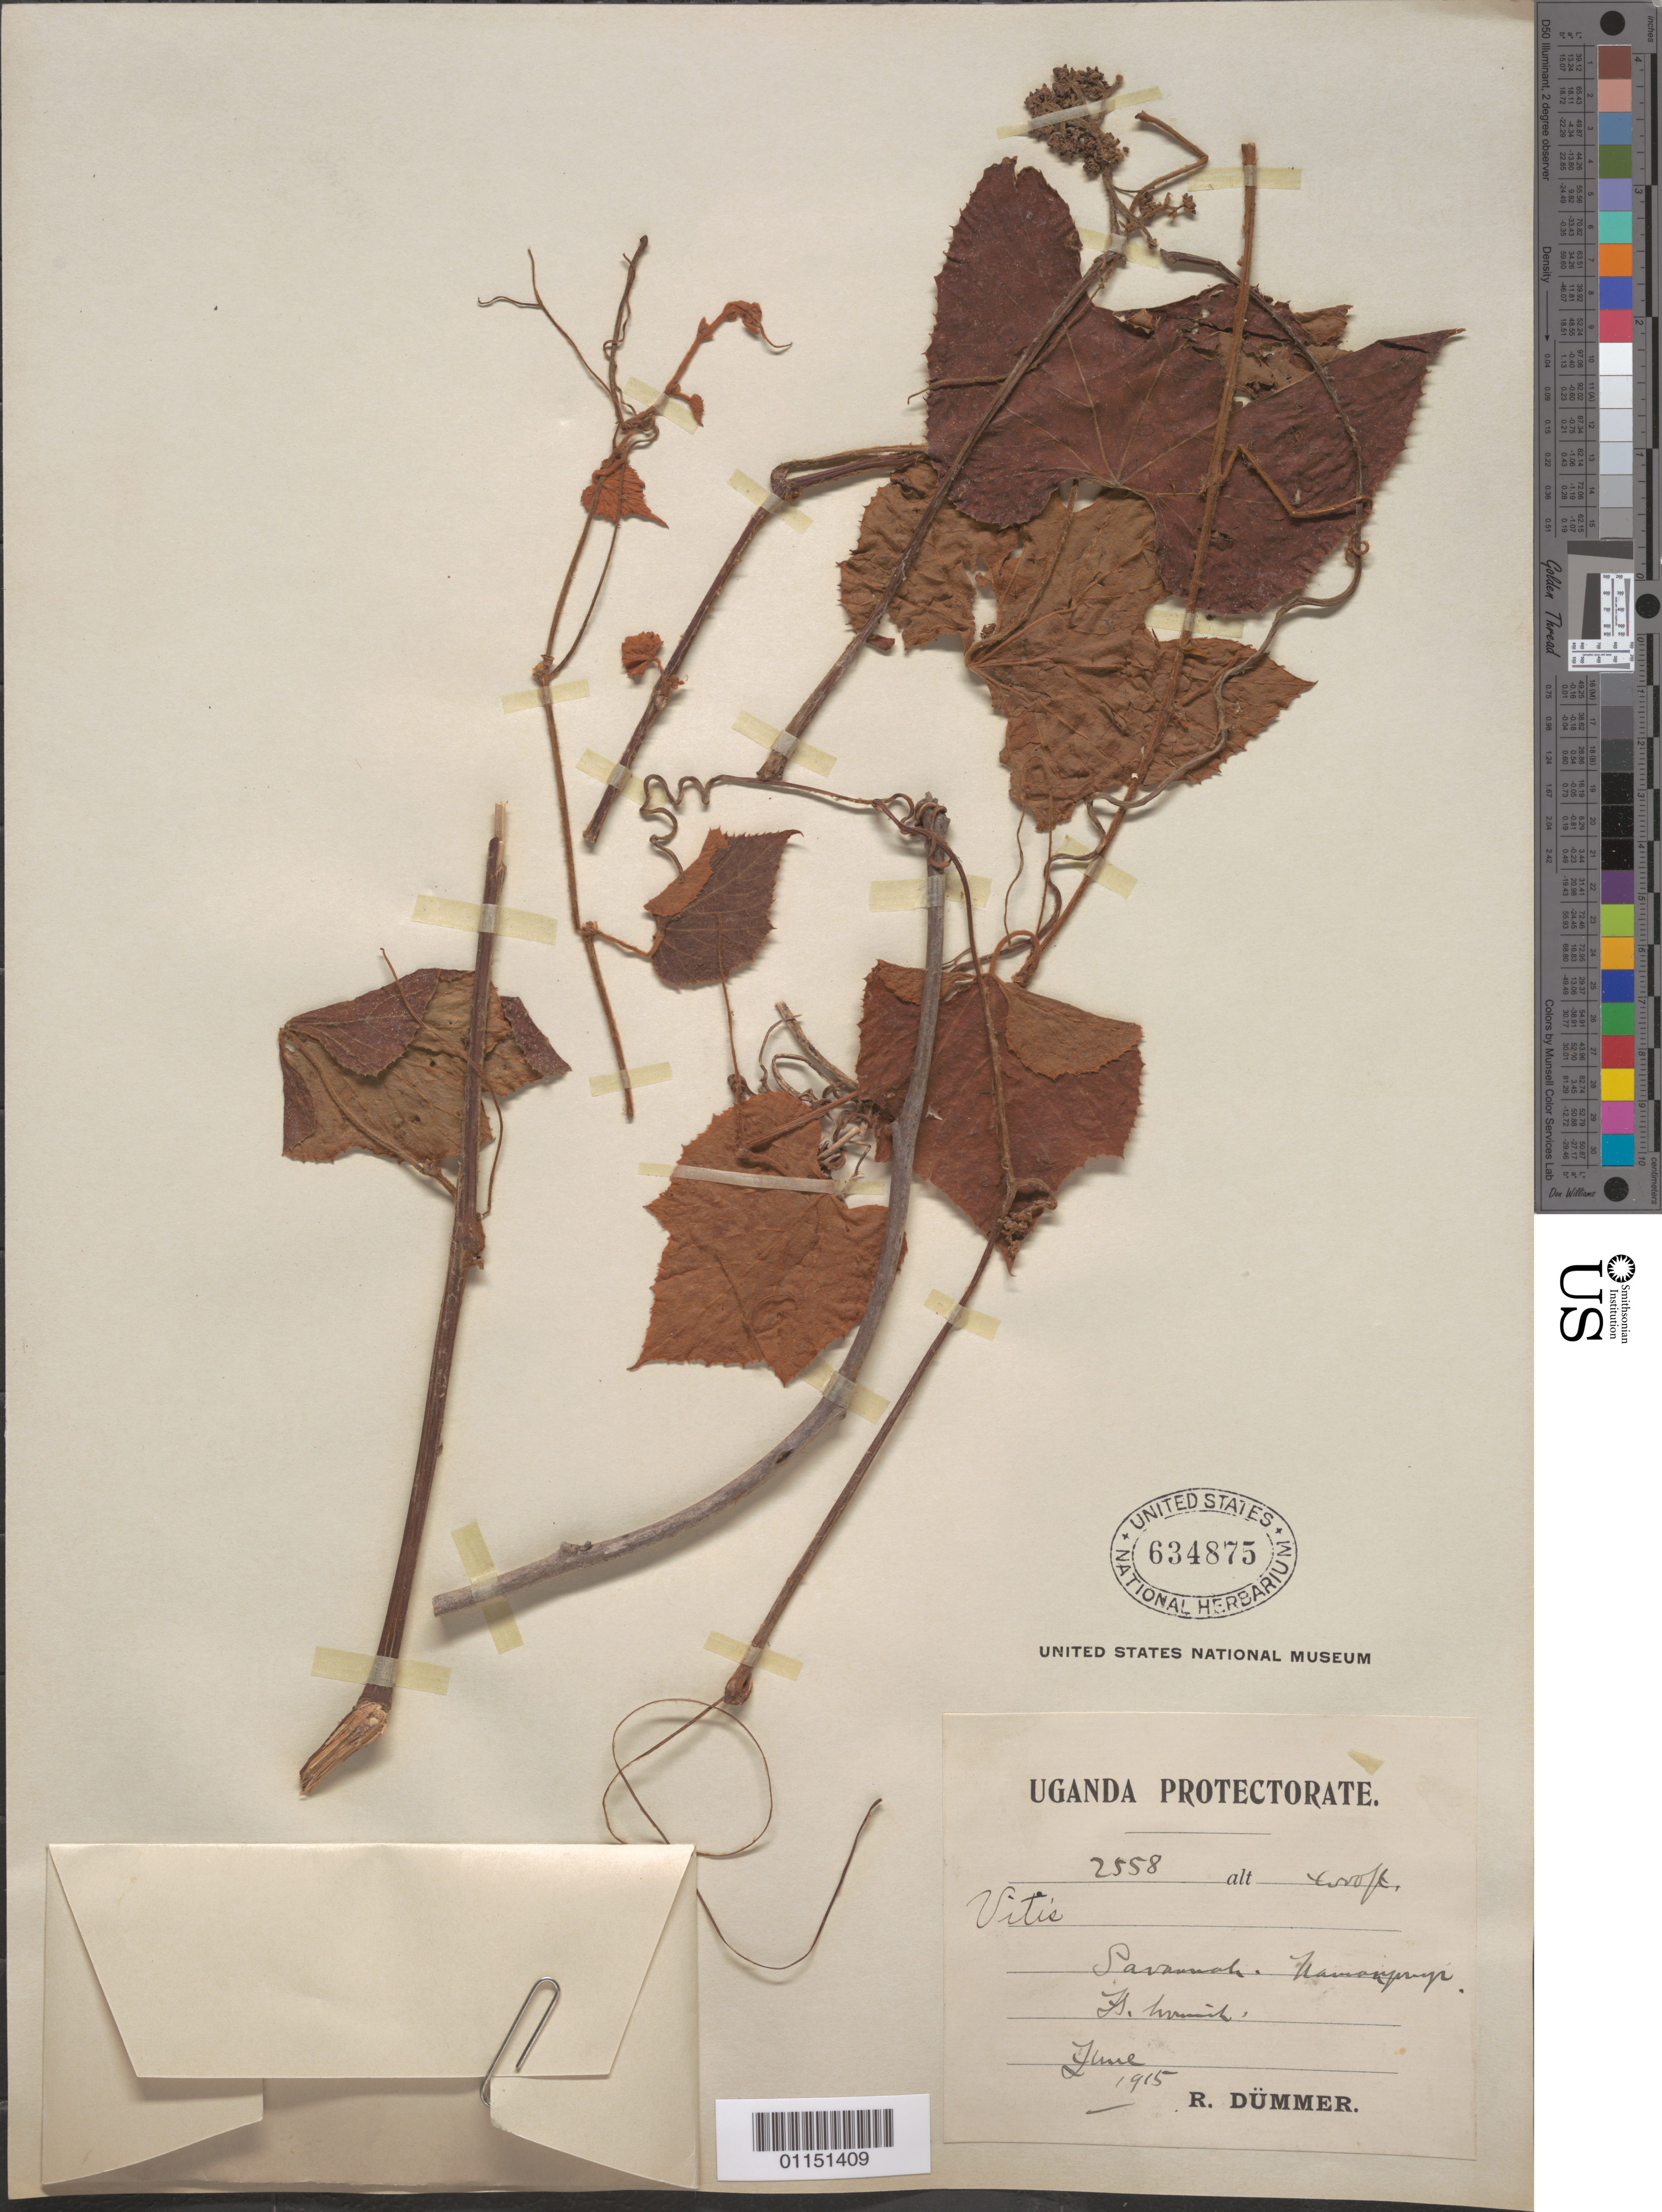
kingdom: Plantae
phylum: Tracheophyta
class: Magnoliopsida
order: Vitales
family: Vitaceae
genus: Vitis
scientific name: Vitis sp.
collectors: R. A. Dümmer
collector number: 2558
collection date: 1915-06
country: Uganda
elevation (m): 1219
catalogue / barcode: US 634875